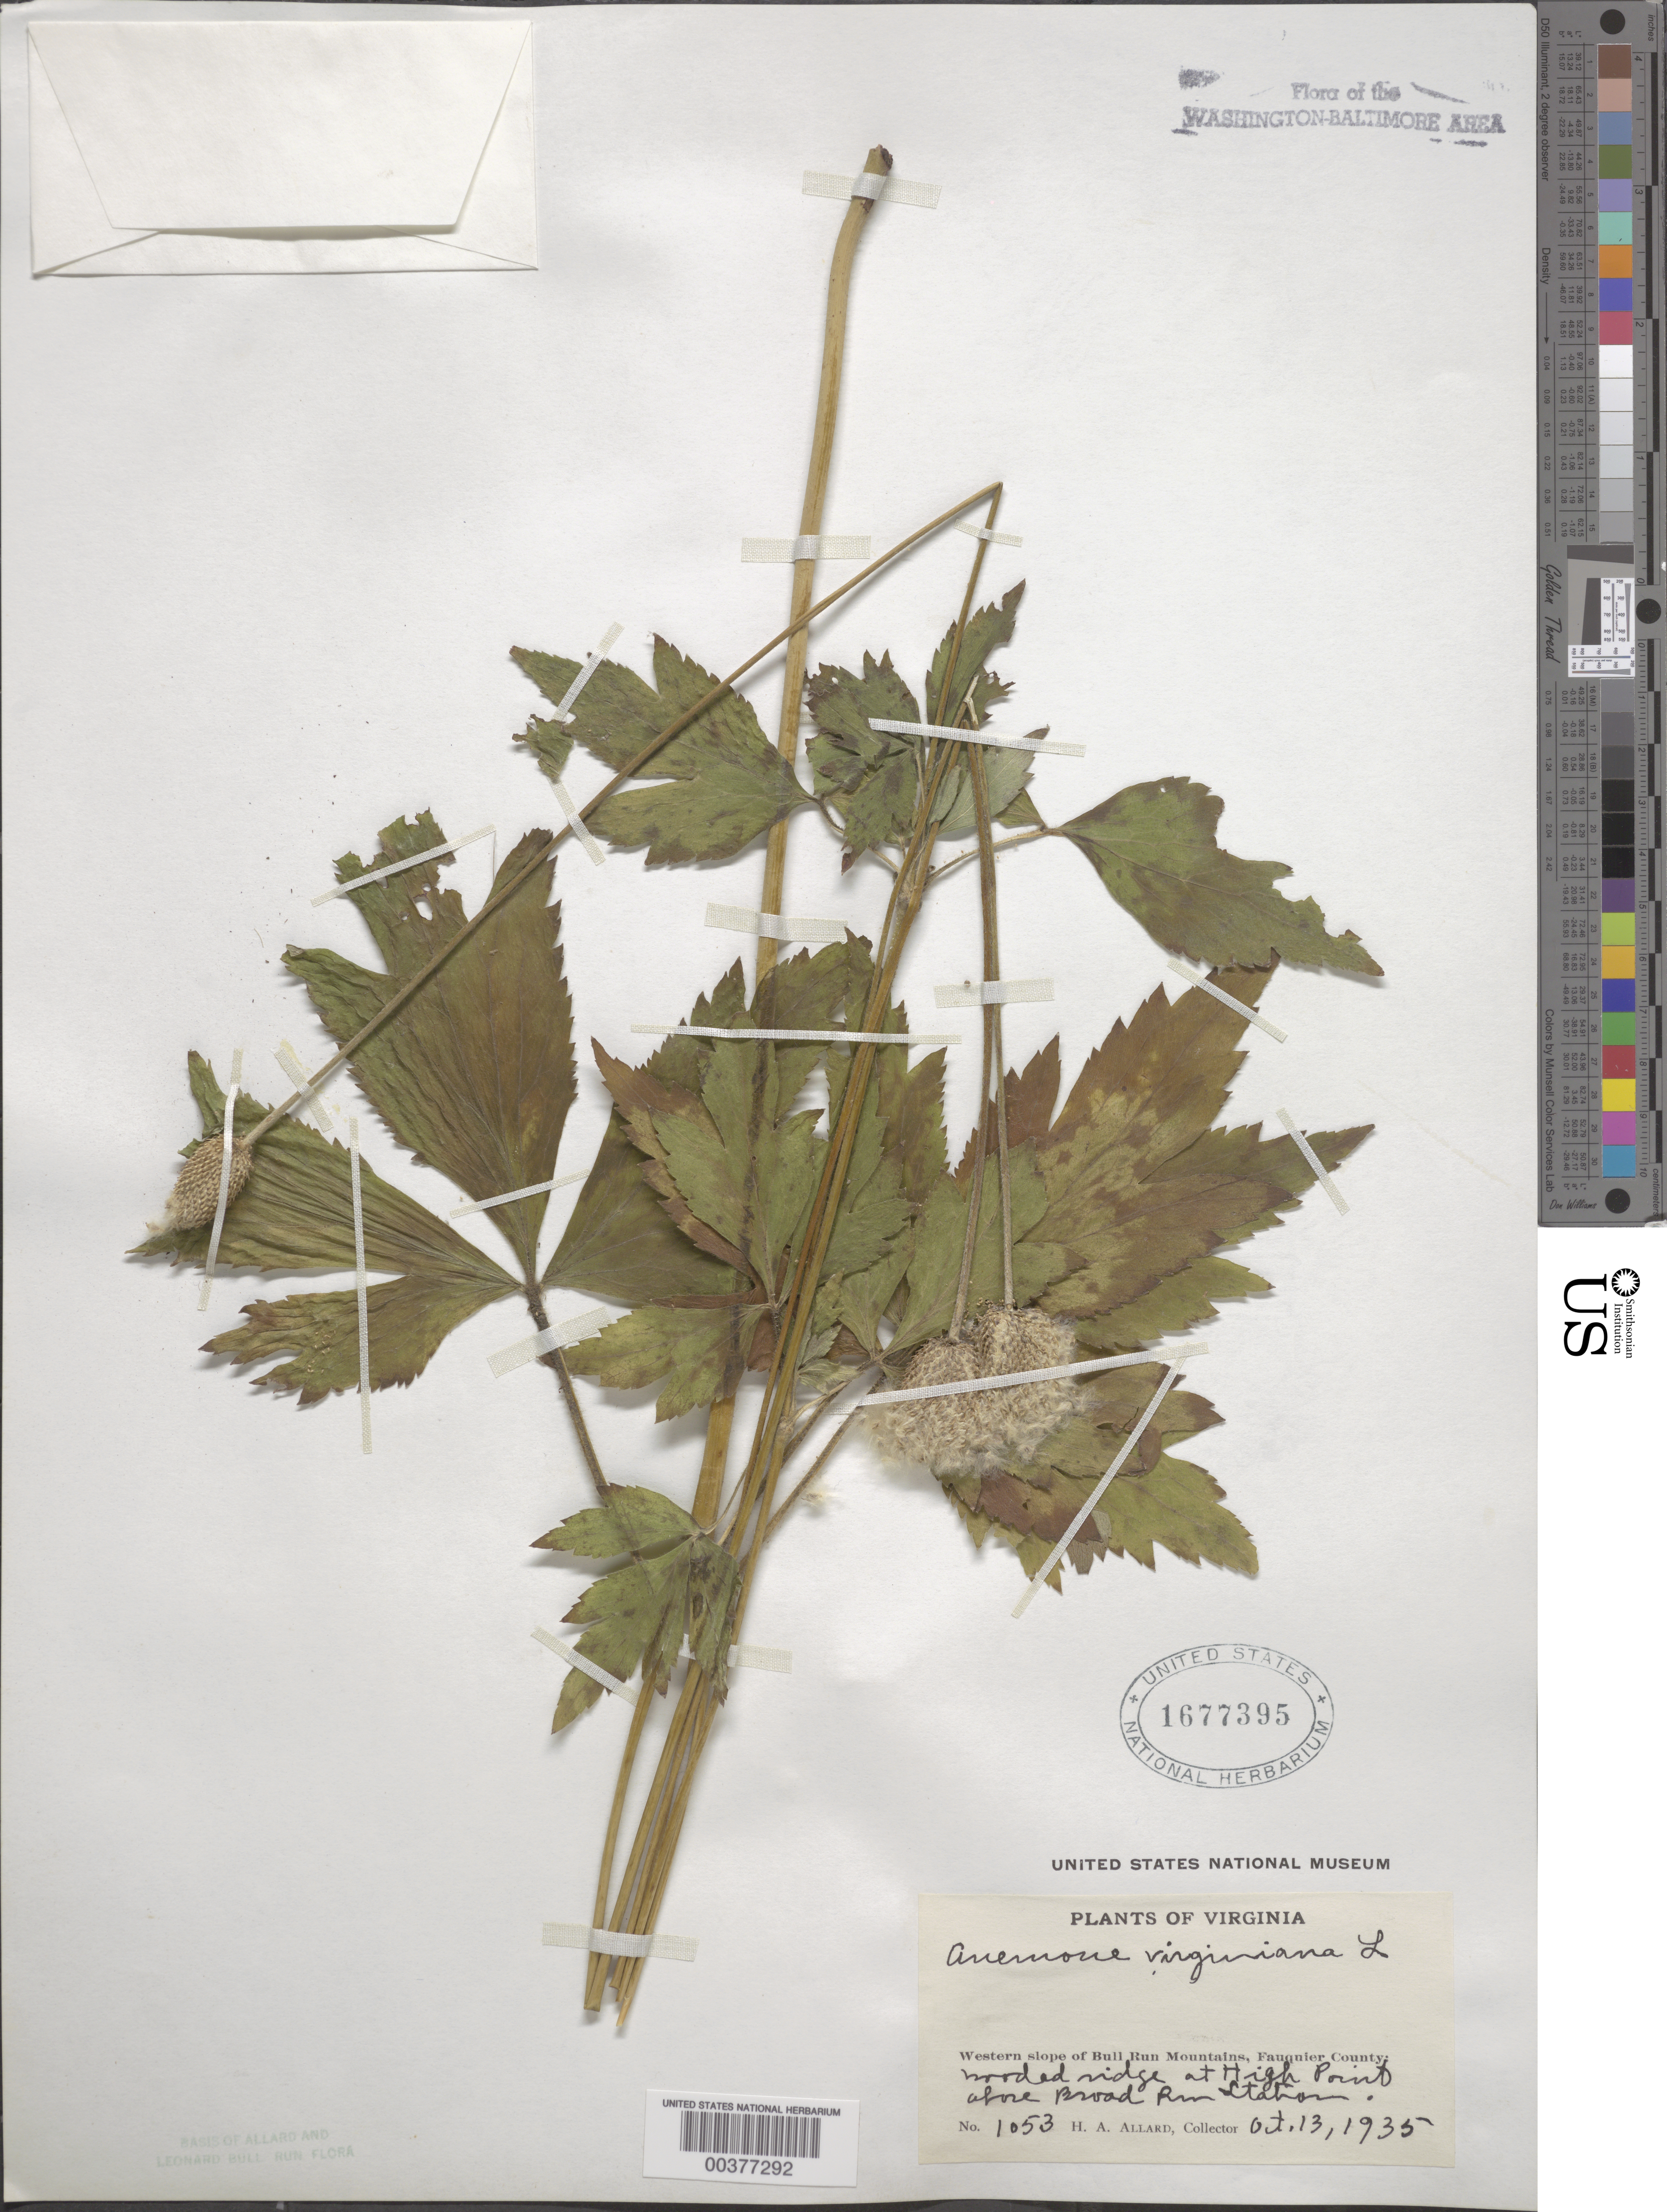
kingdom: Plantae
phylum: Tracheophyta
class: Magnoliopsida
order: Ranunculales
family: Ranunculaceae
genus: Anemone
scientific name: Anemone virginiana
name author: L.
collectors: H. A. Allard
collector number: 1053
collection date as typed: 13 Oct 1935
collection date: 1935-10-13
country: United States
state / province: Virginia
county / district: Fauquier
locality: High Point, above Broad Run Station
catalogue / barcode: US 1677395